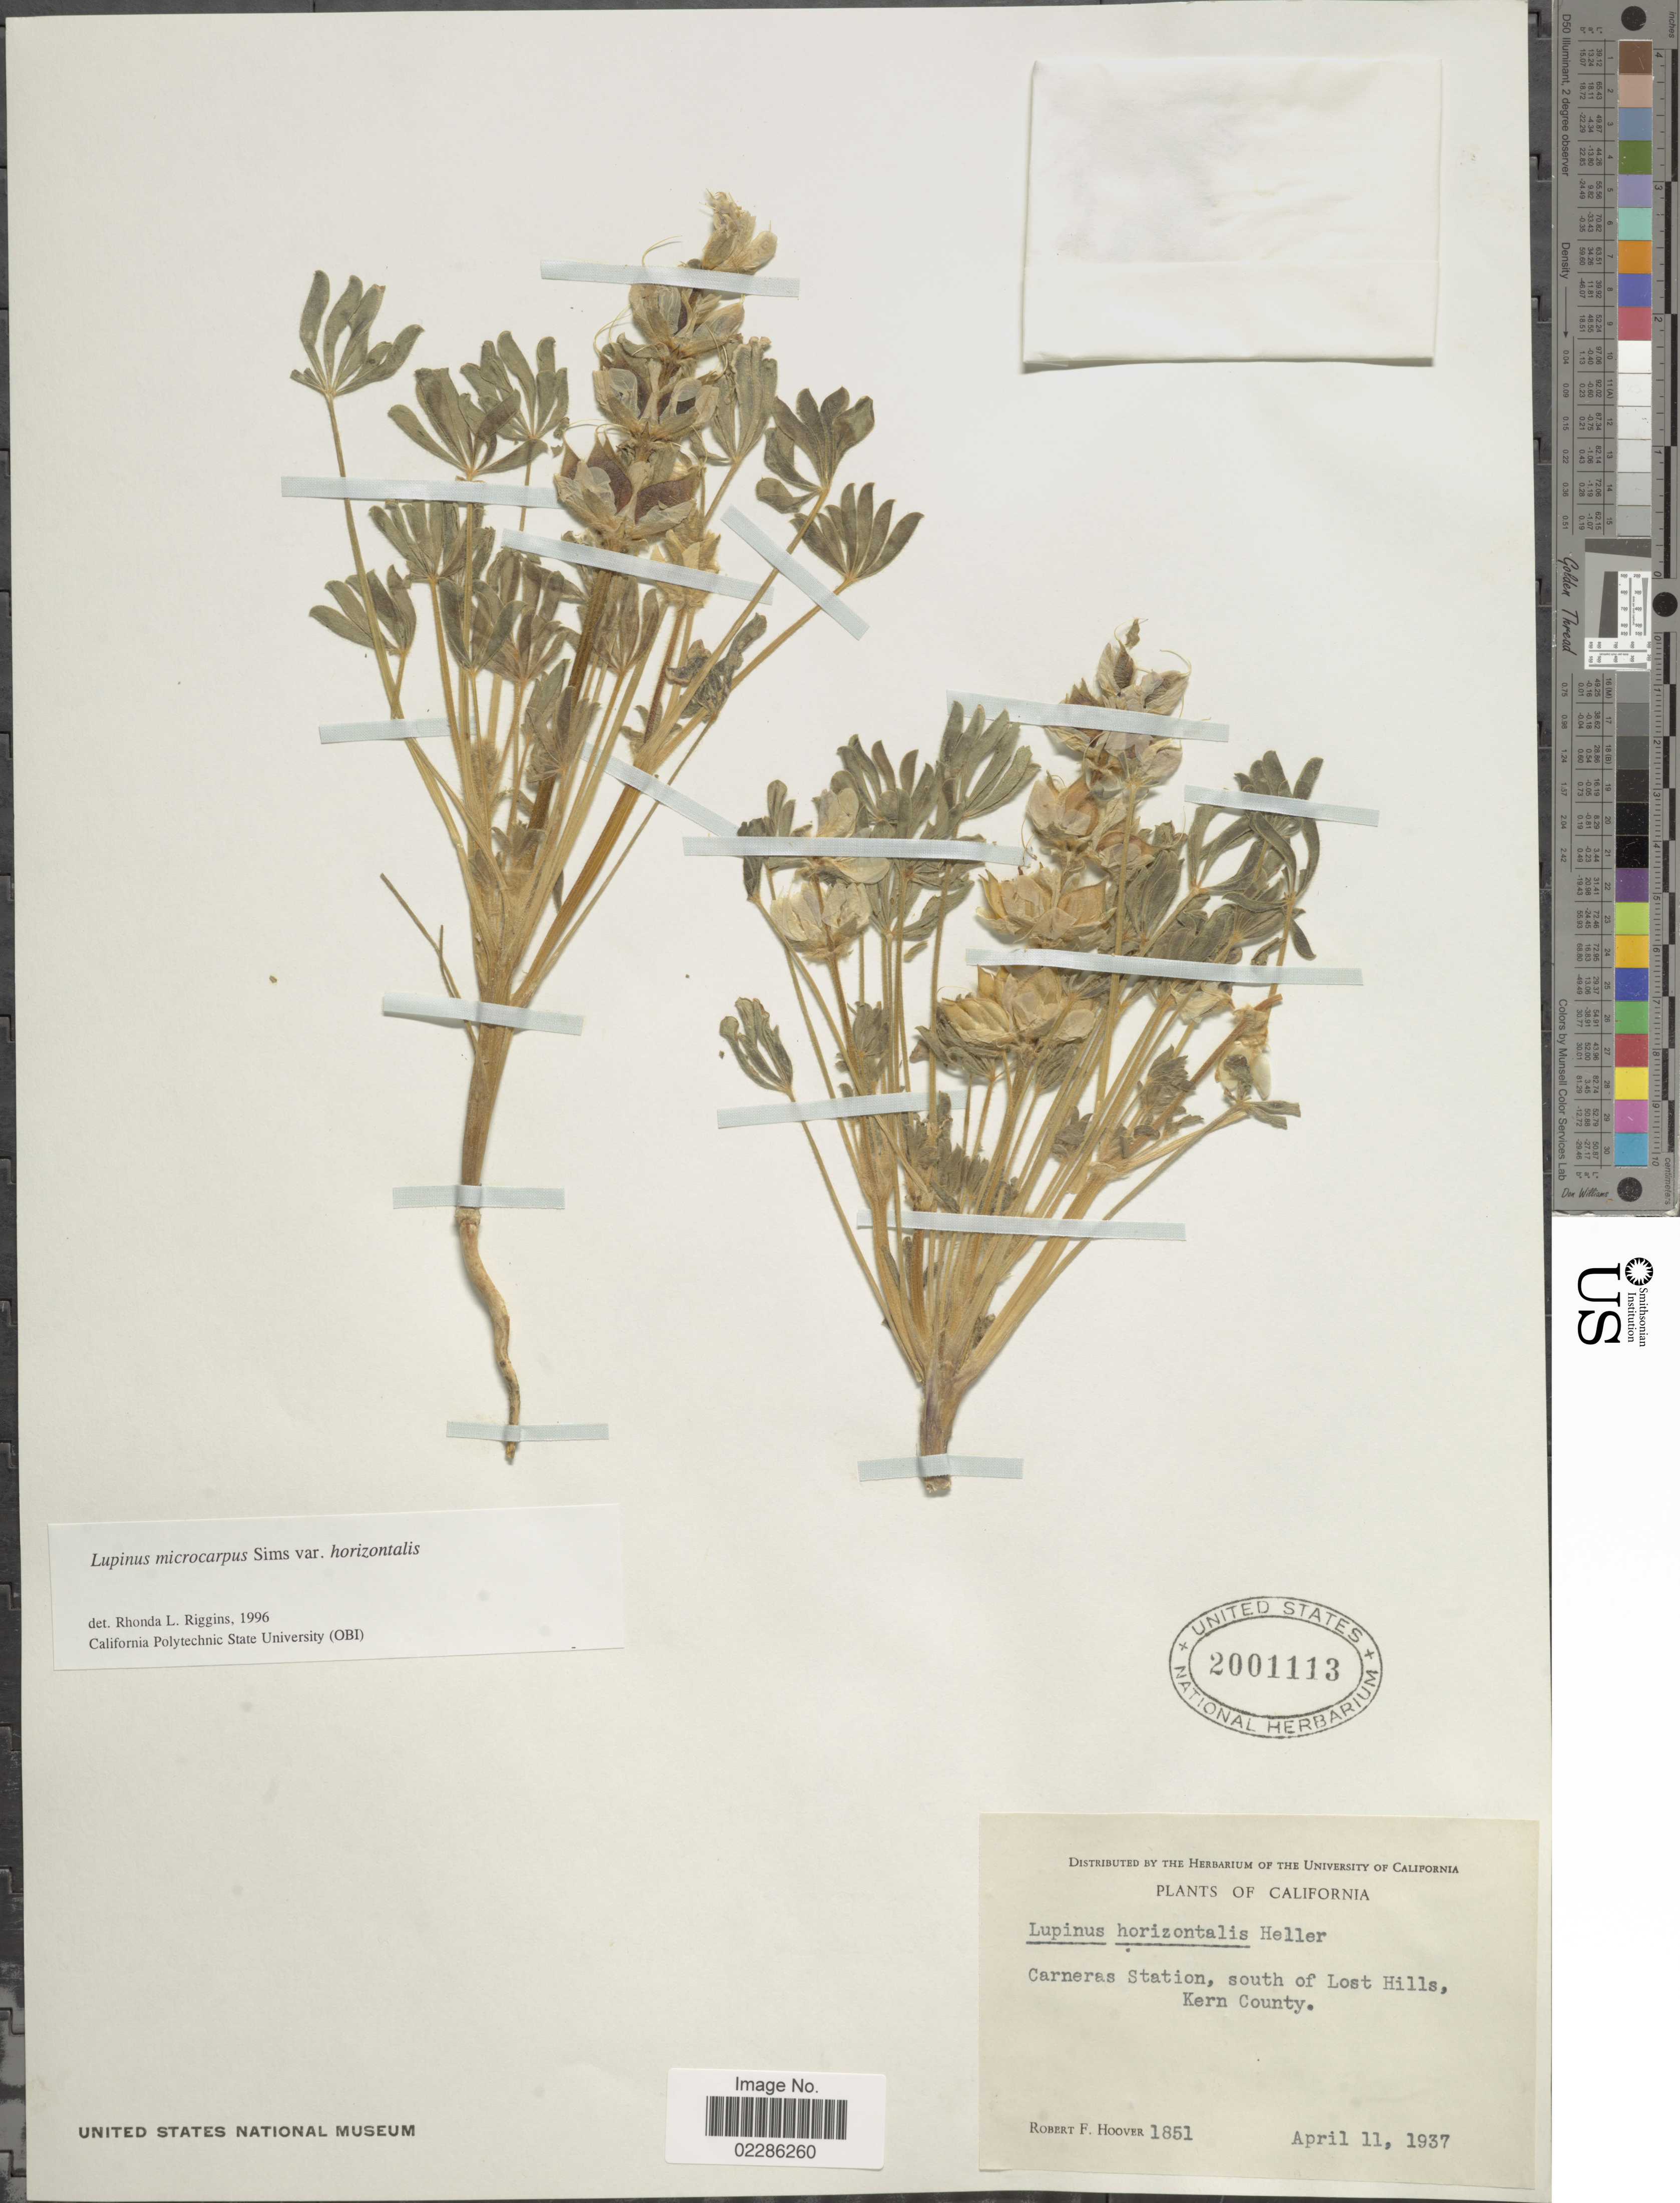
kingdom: Plantae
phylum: Tracheophyta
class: Magnoliopsida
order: Fabales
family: Fabaceae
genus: Lupinus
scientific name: Lupinus microcarpus var. horizontalis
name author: (A. Heller) Jeps.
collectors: R. F. Hoover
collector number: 1851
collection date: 1937-04-11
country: United States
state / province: California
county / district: Kern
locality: Carneras Station, south of Lost Hills, Kern County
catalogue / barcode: US 2001113